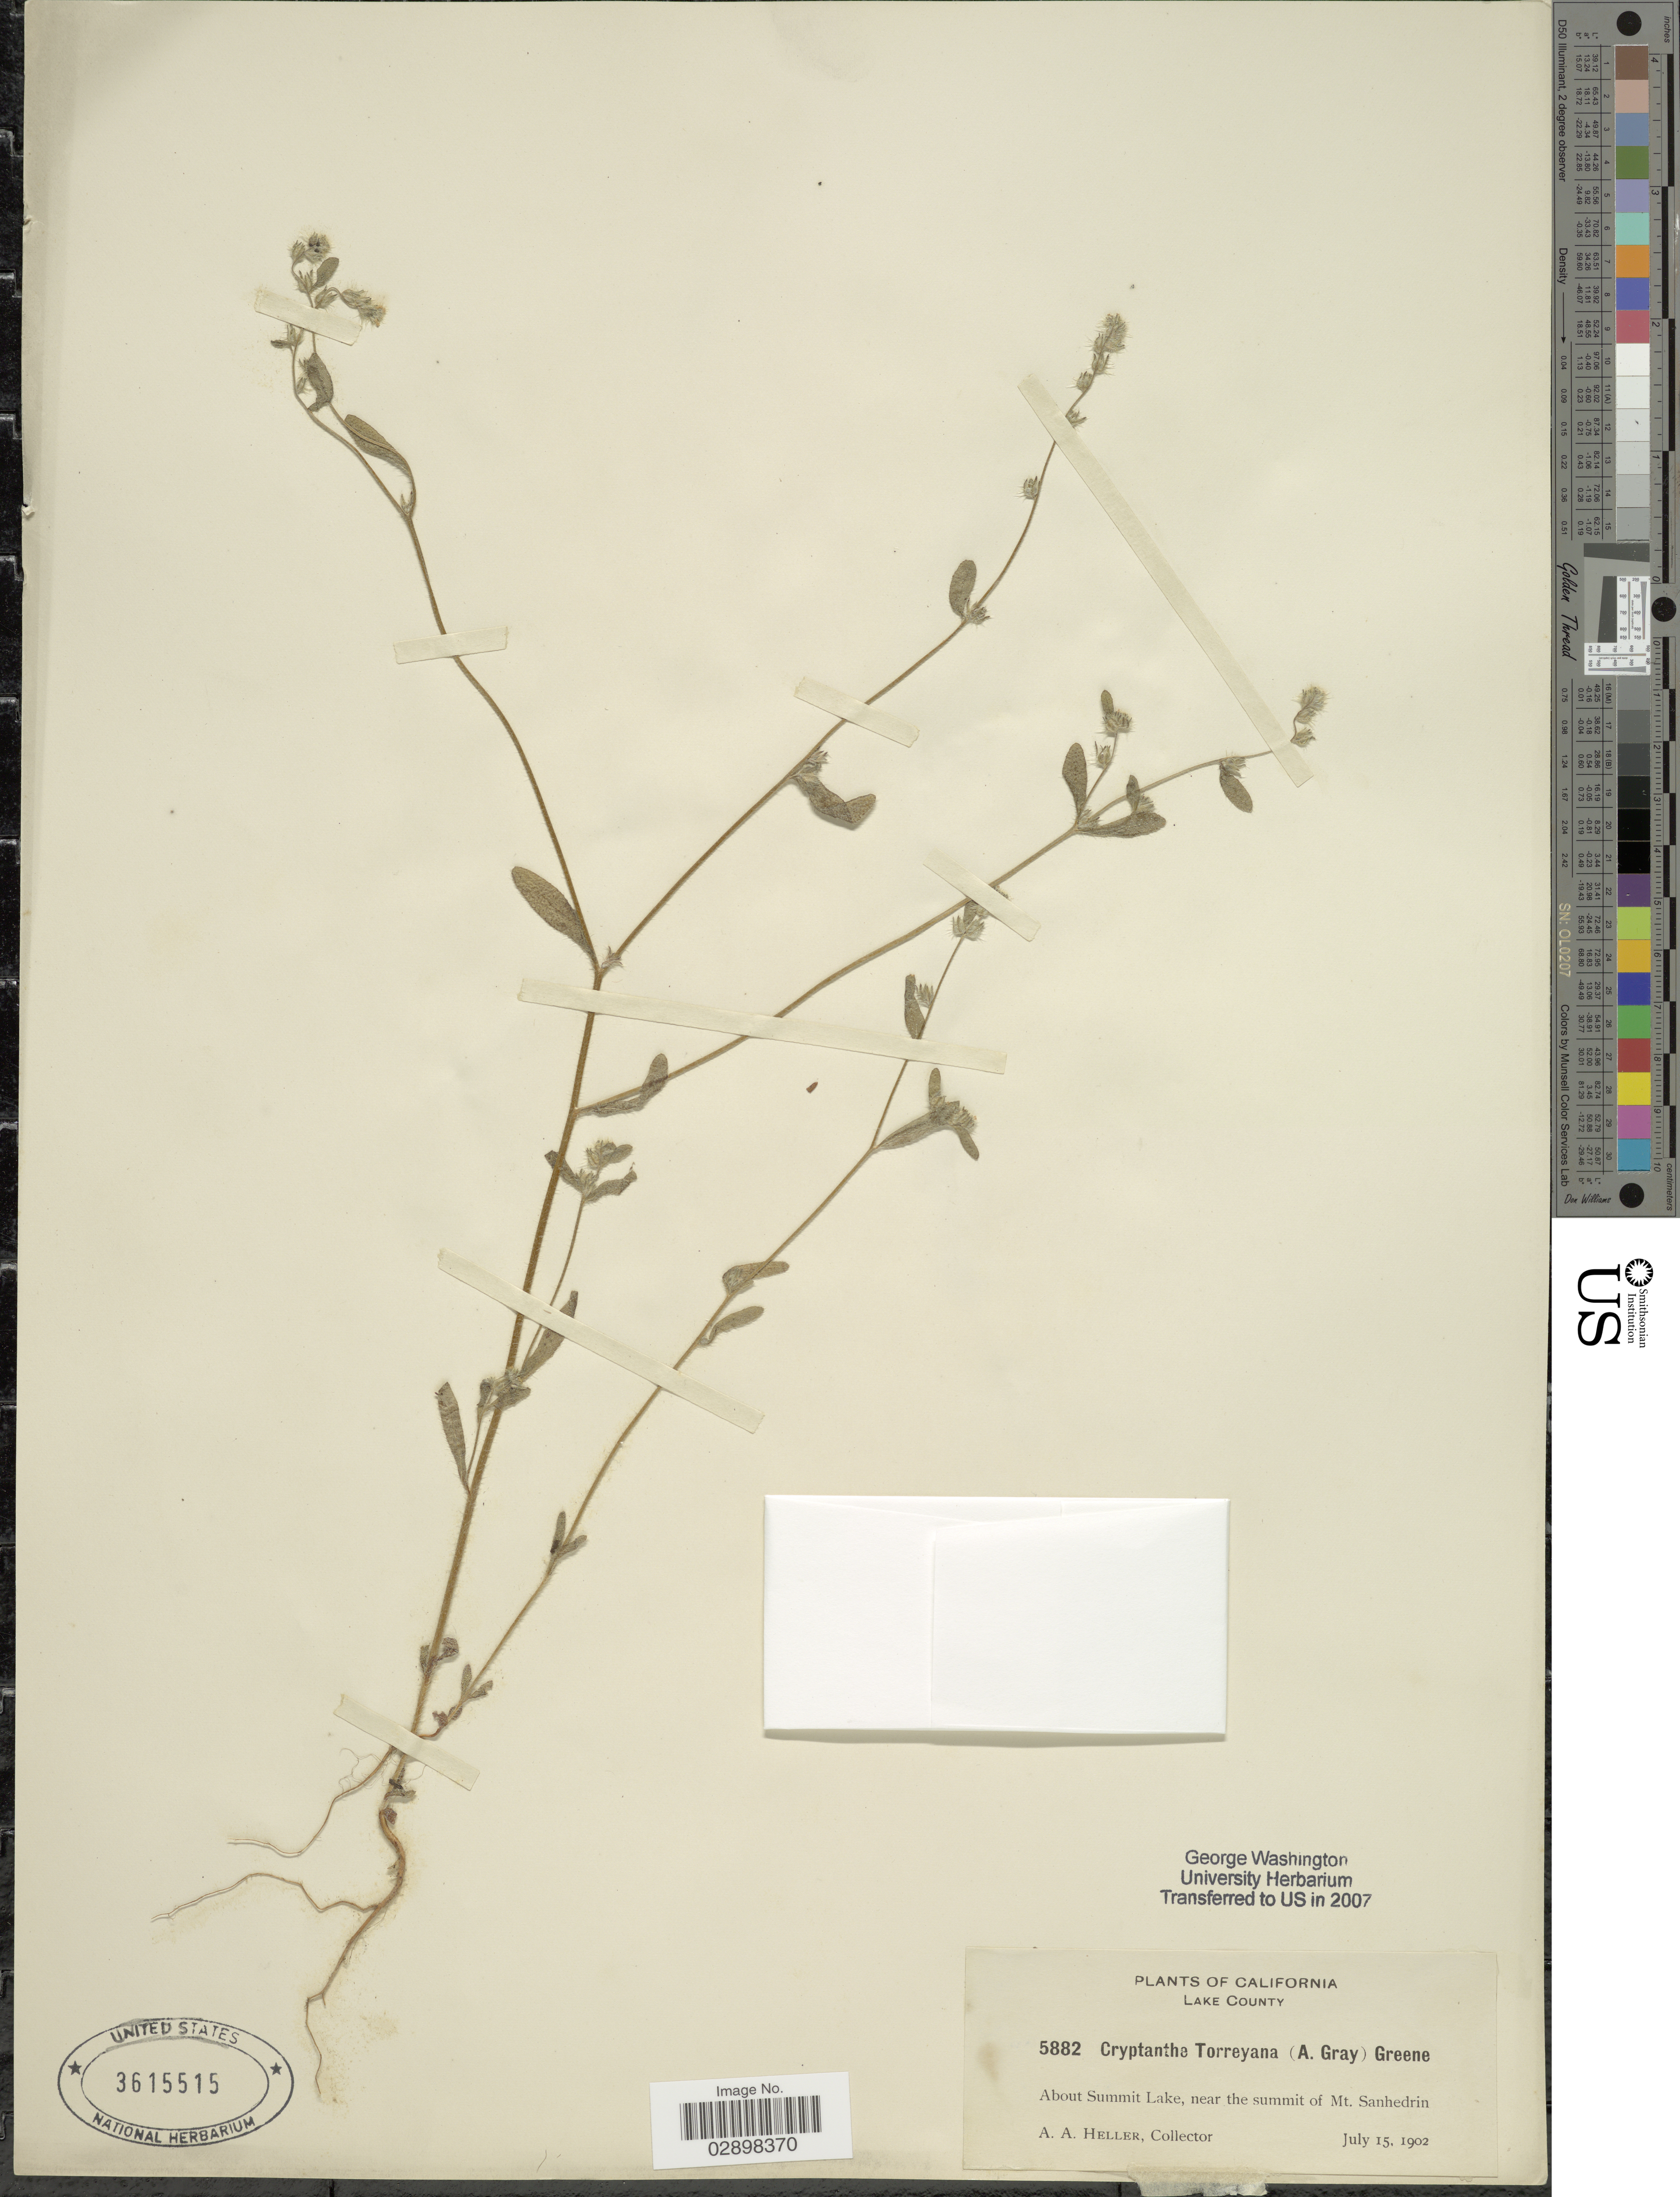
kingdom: Plantae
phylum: Tracheophyta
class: Magnoliopsida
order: Boraginales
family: Boraginaceae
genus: Cryptantha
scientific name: Cryptantha torreyana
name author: (A. Gray) S.W. Greene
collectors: A. A. Heller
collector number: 5882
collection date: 1902-07-15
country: United States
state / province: California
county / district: Lake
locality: Lake County, About Summit Lake, near the summit of Mt. Sanhedrin.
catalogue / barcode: US 3615515